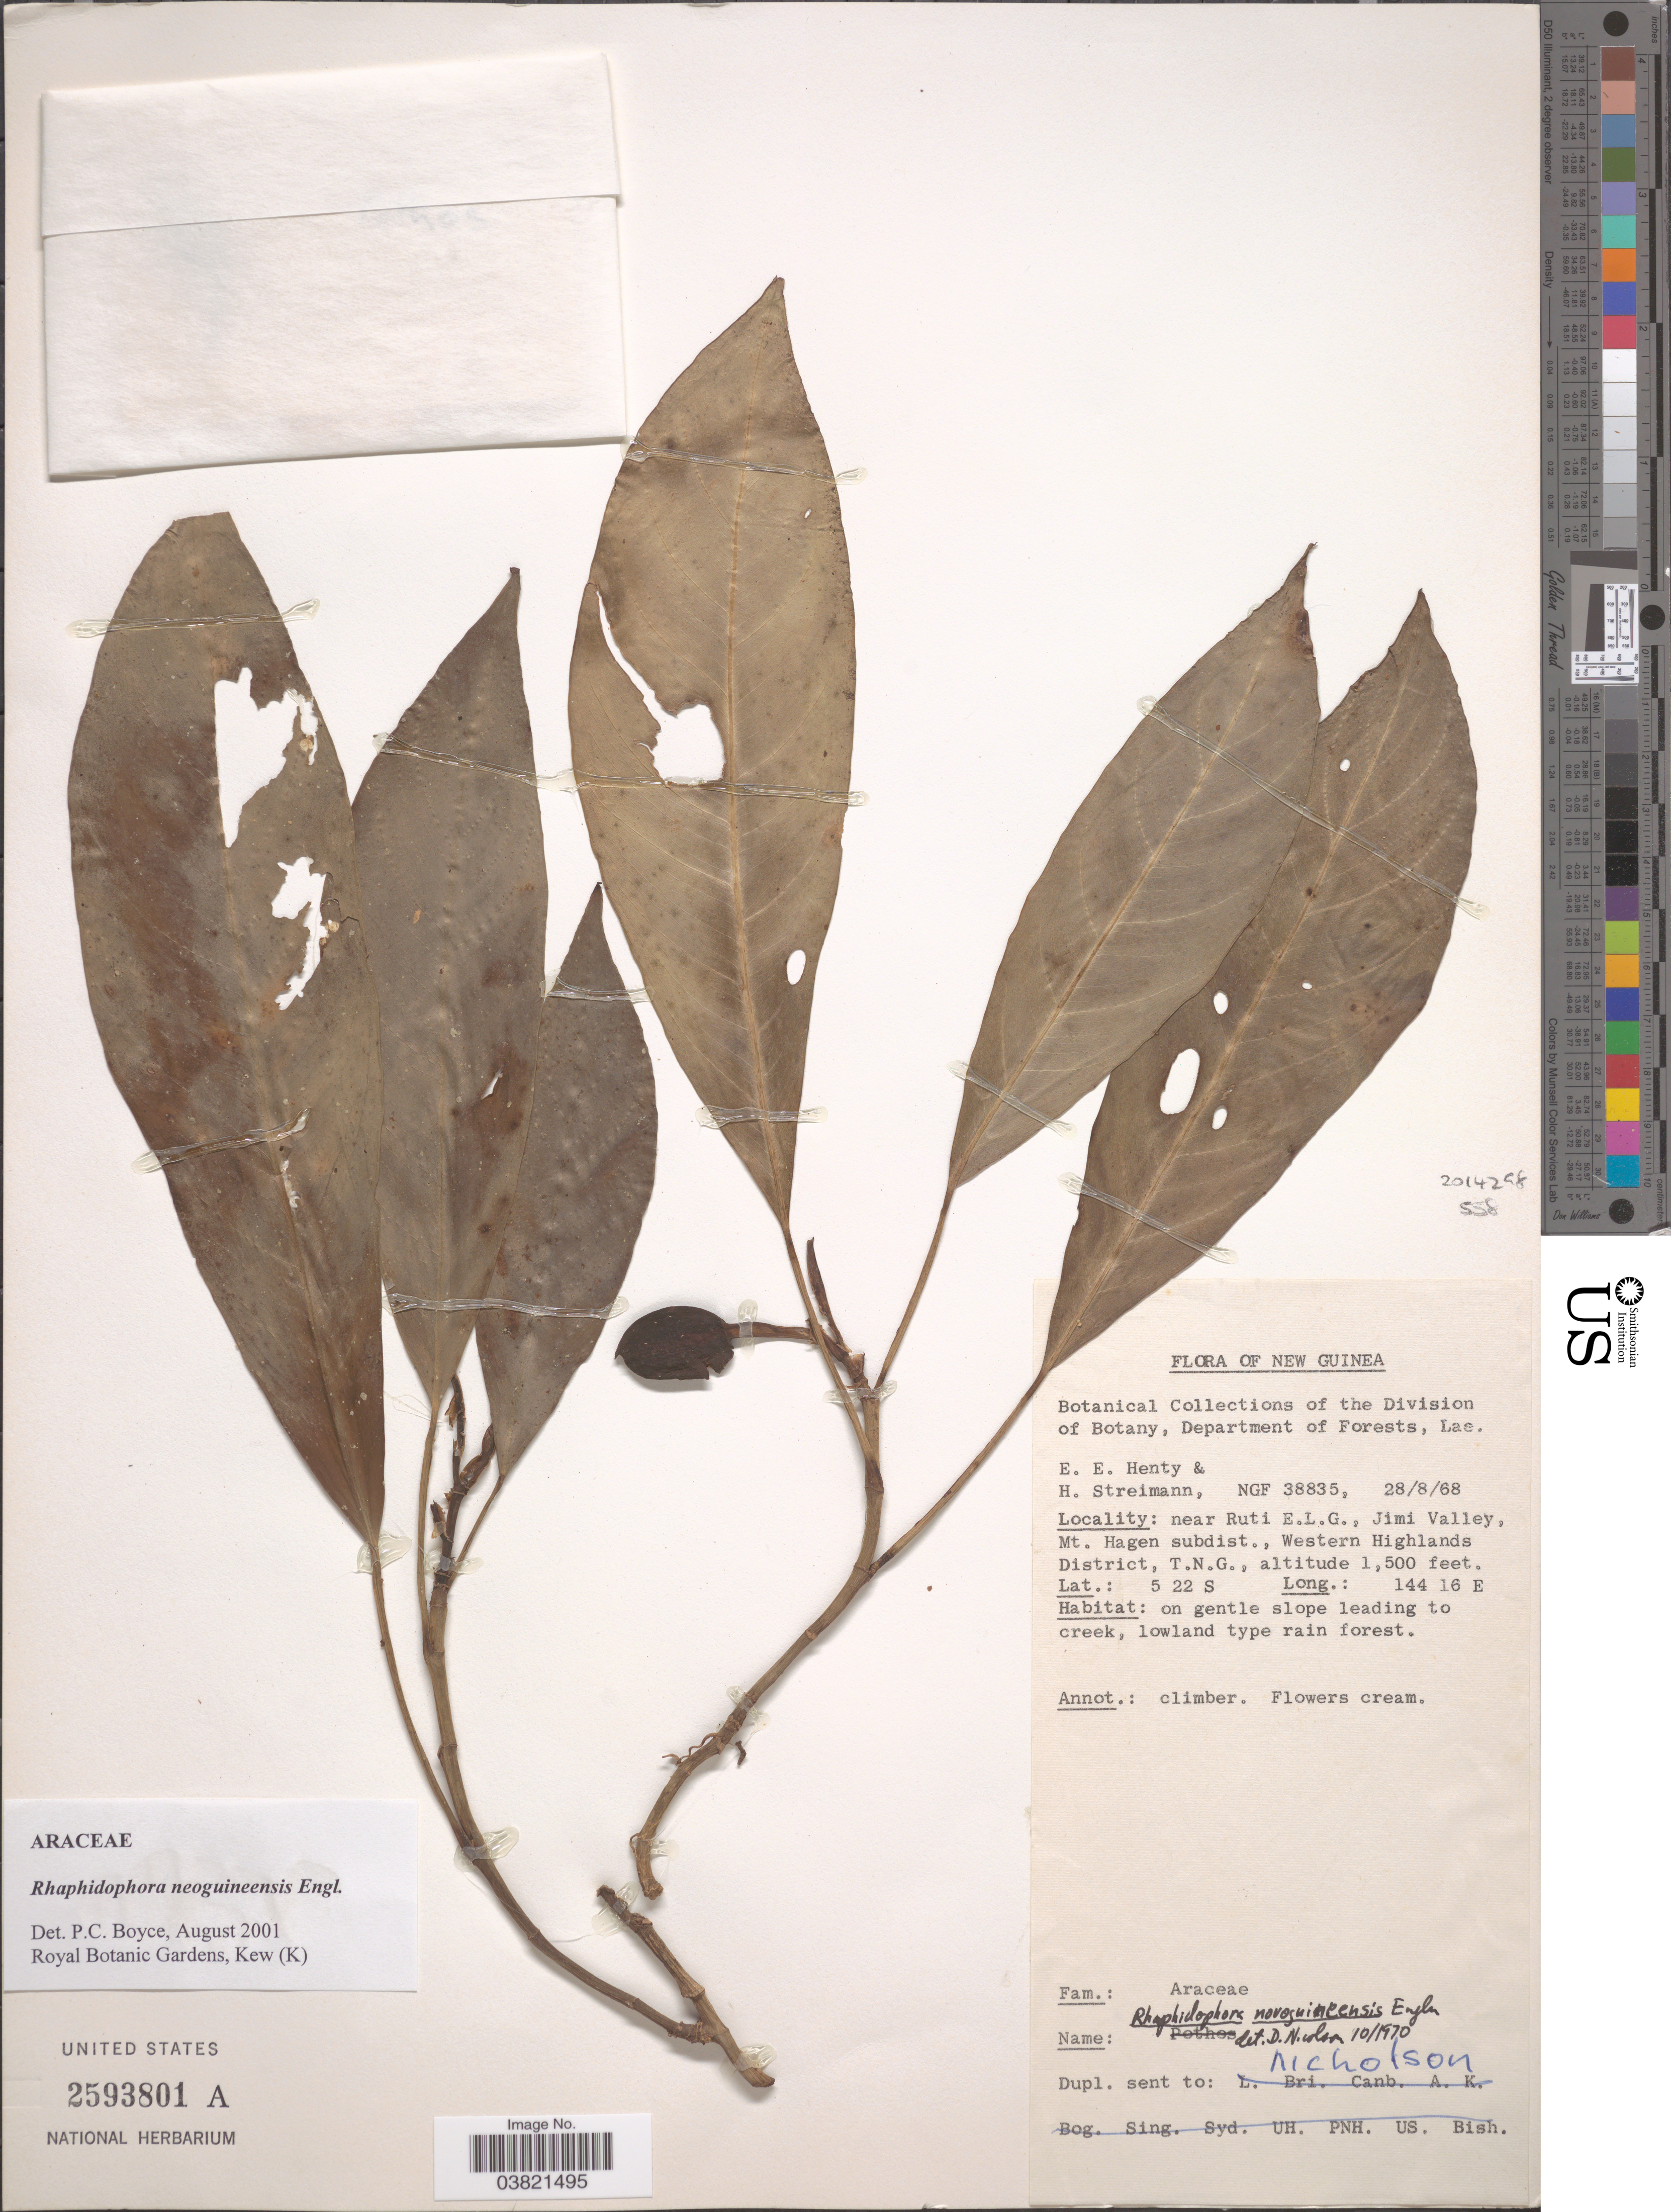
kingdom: Plantae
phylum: Tracheophyta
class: Liliopsida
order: Alismatales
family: Araceae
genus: Rhaphidophora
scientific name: Rhaphidophora neoguineensis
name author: Engl.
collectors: E. Henty & H. Streimann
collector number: NGF 38835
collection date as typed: Transcribed d/m/y: 28/8/68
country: Papua New Guinea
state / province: Western Highlands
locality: New Guinea. Near Ruti E.L.G., Jimi Valley Mt. Hagen subdist., Western Highlands District, T.N.G.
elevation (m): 457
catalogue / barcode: US 2593801A